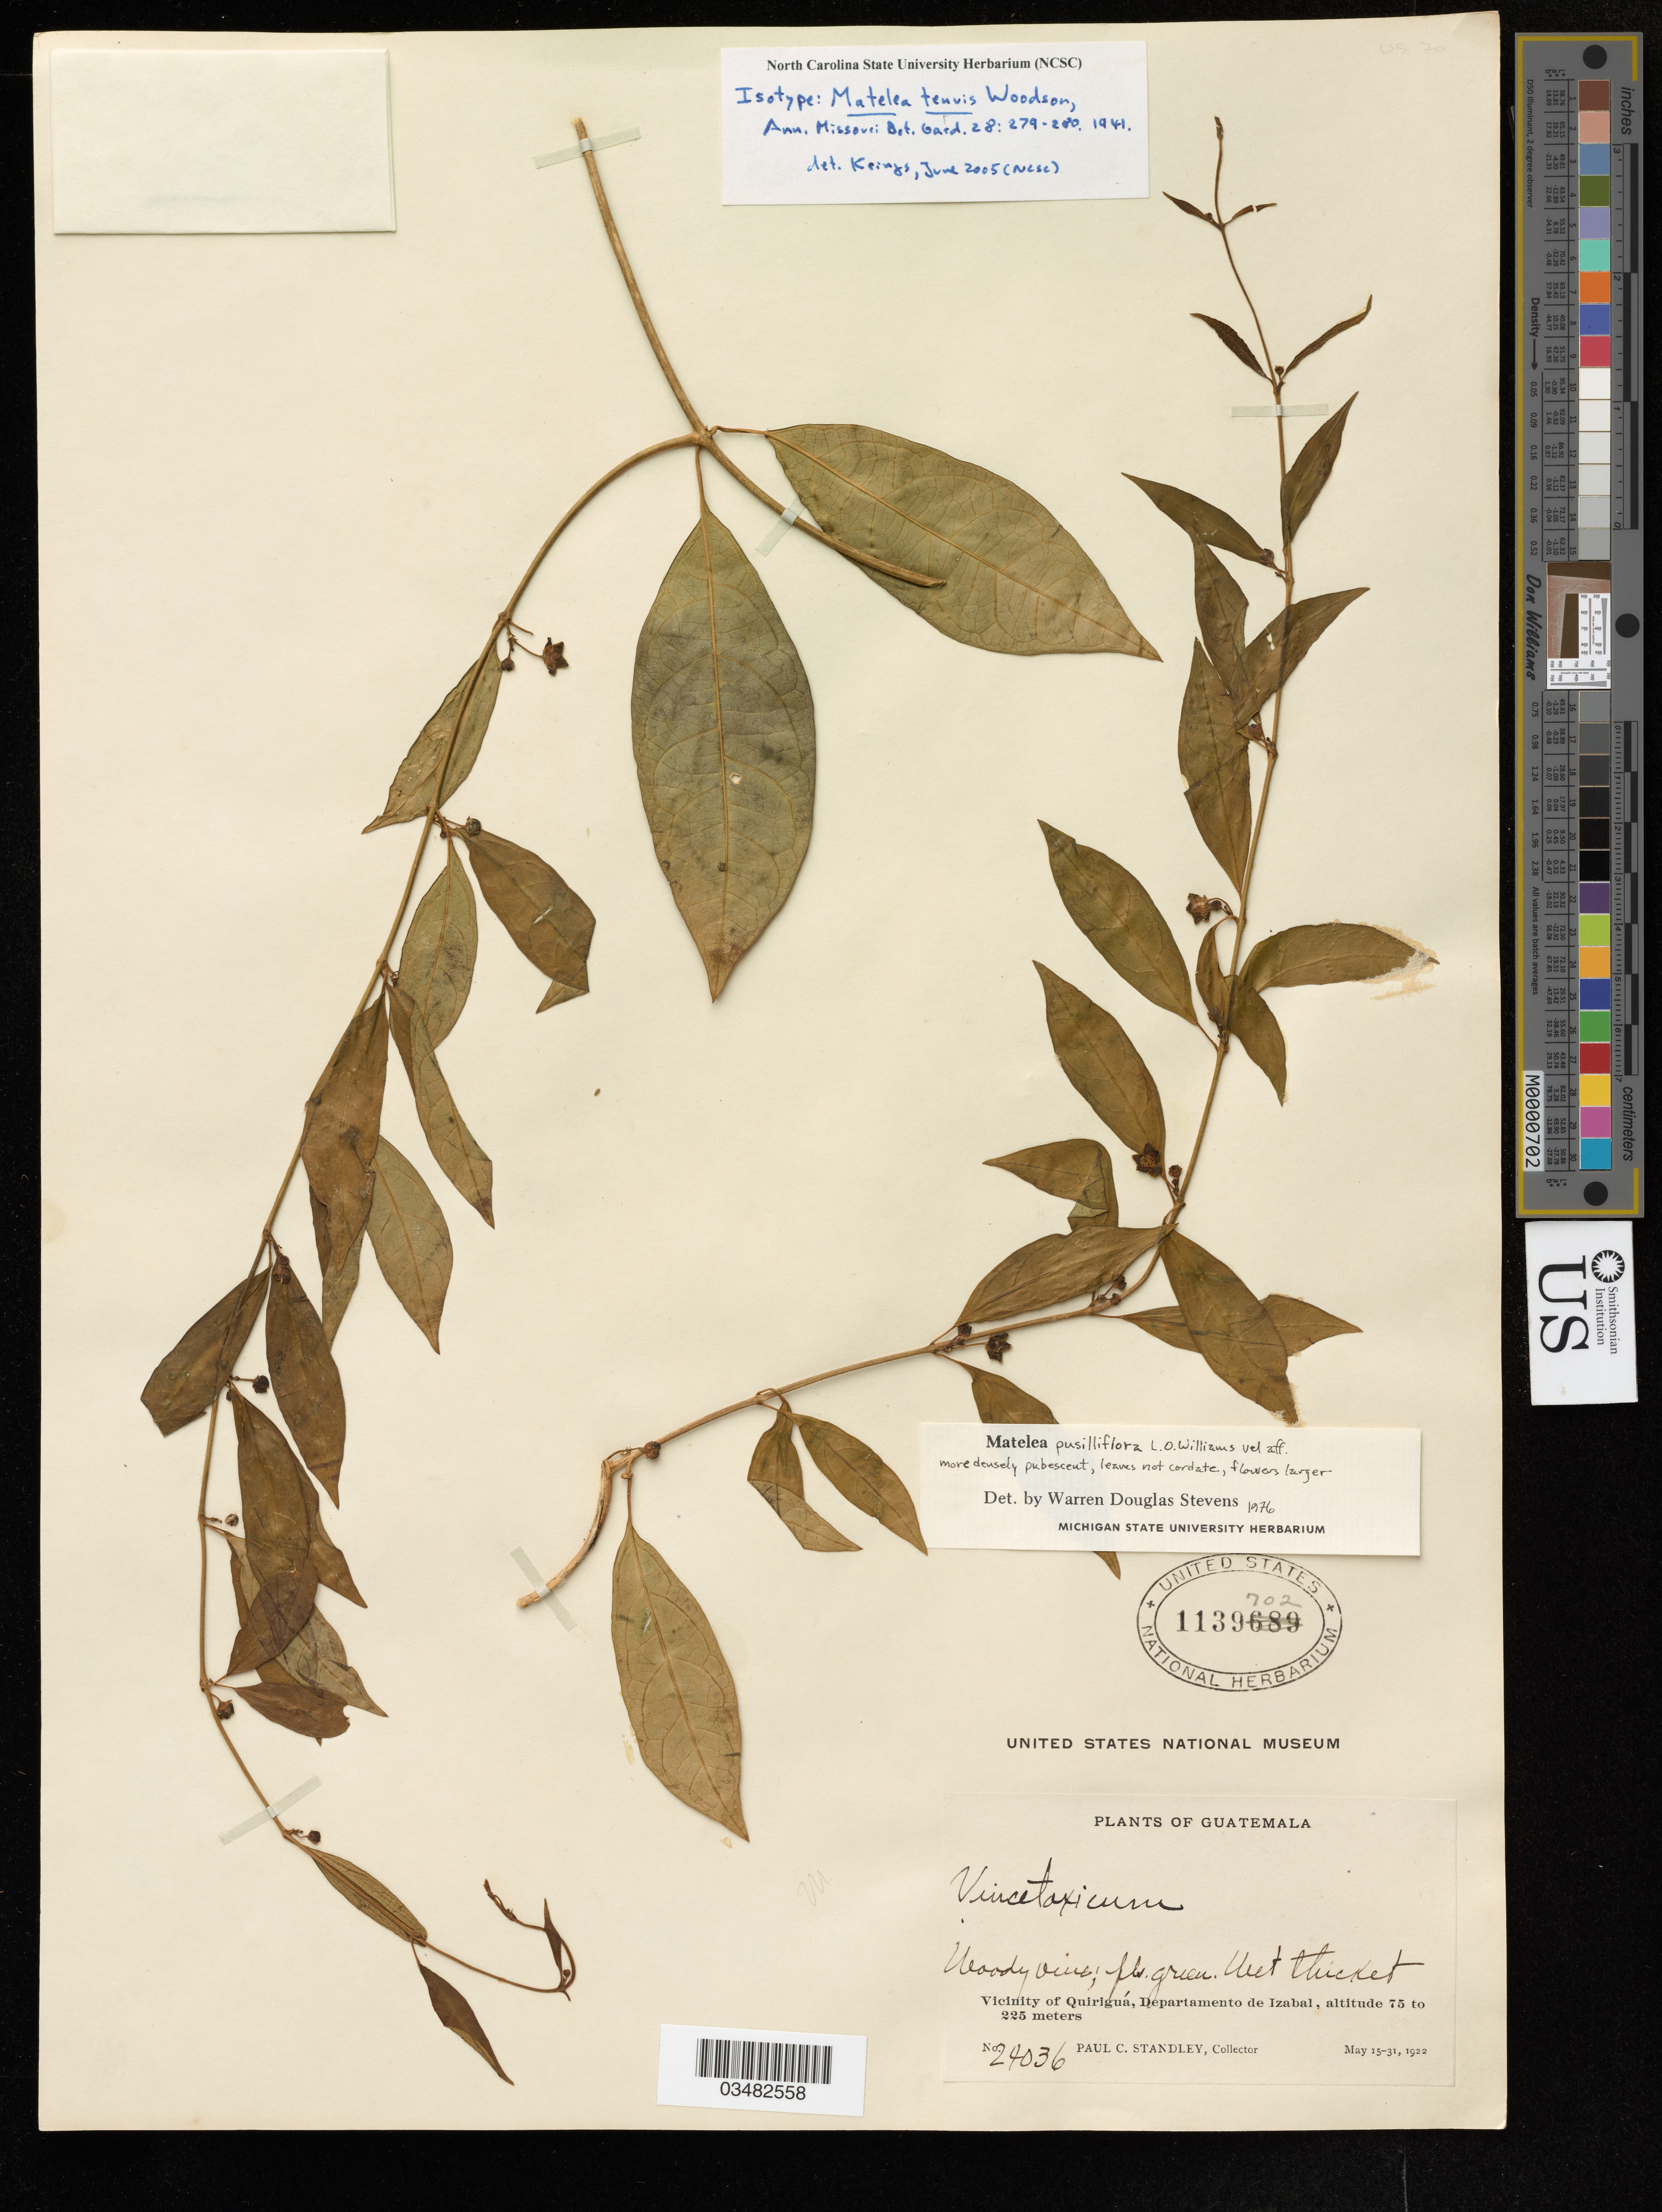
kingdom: Plantae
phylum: Tracheophyta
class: Magnoliopsida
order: Gentianales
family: Apocynaceae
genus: Matelea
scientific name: Matelea tenuis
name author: Woodson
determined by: Krings, A.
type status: Isotype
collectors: P. C. Standley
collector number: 24036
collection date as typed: May 15-31, 1922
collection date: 1922-05-15/1922-05-31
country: Guatemala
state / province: Izabal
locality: Vicinity of Quiriguá, Departamento de Izabal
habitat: wet thicket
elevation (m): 75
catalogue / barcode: US 1139702